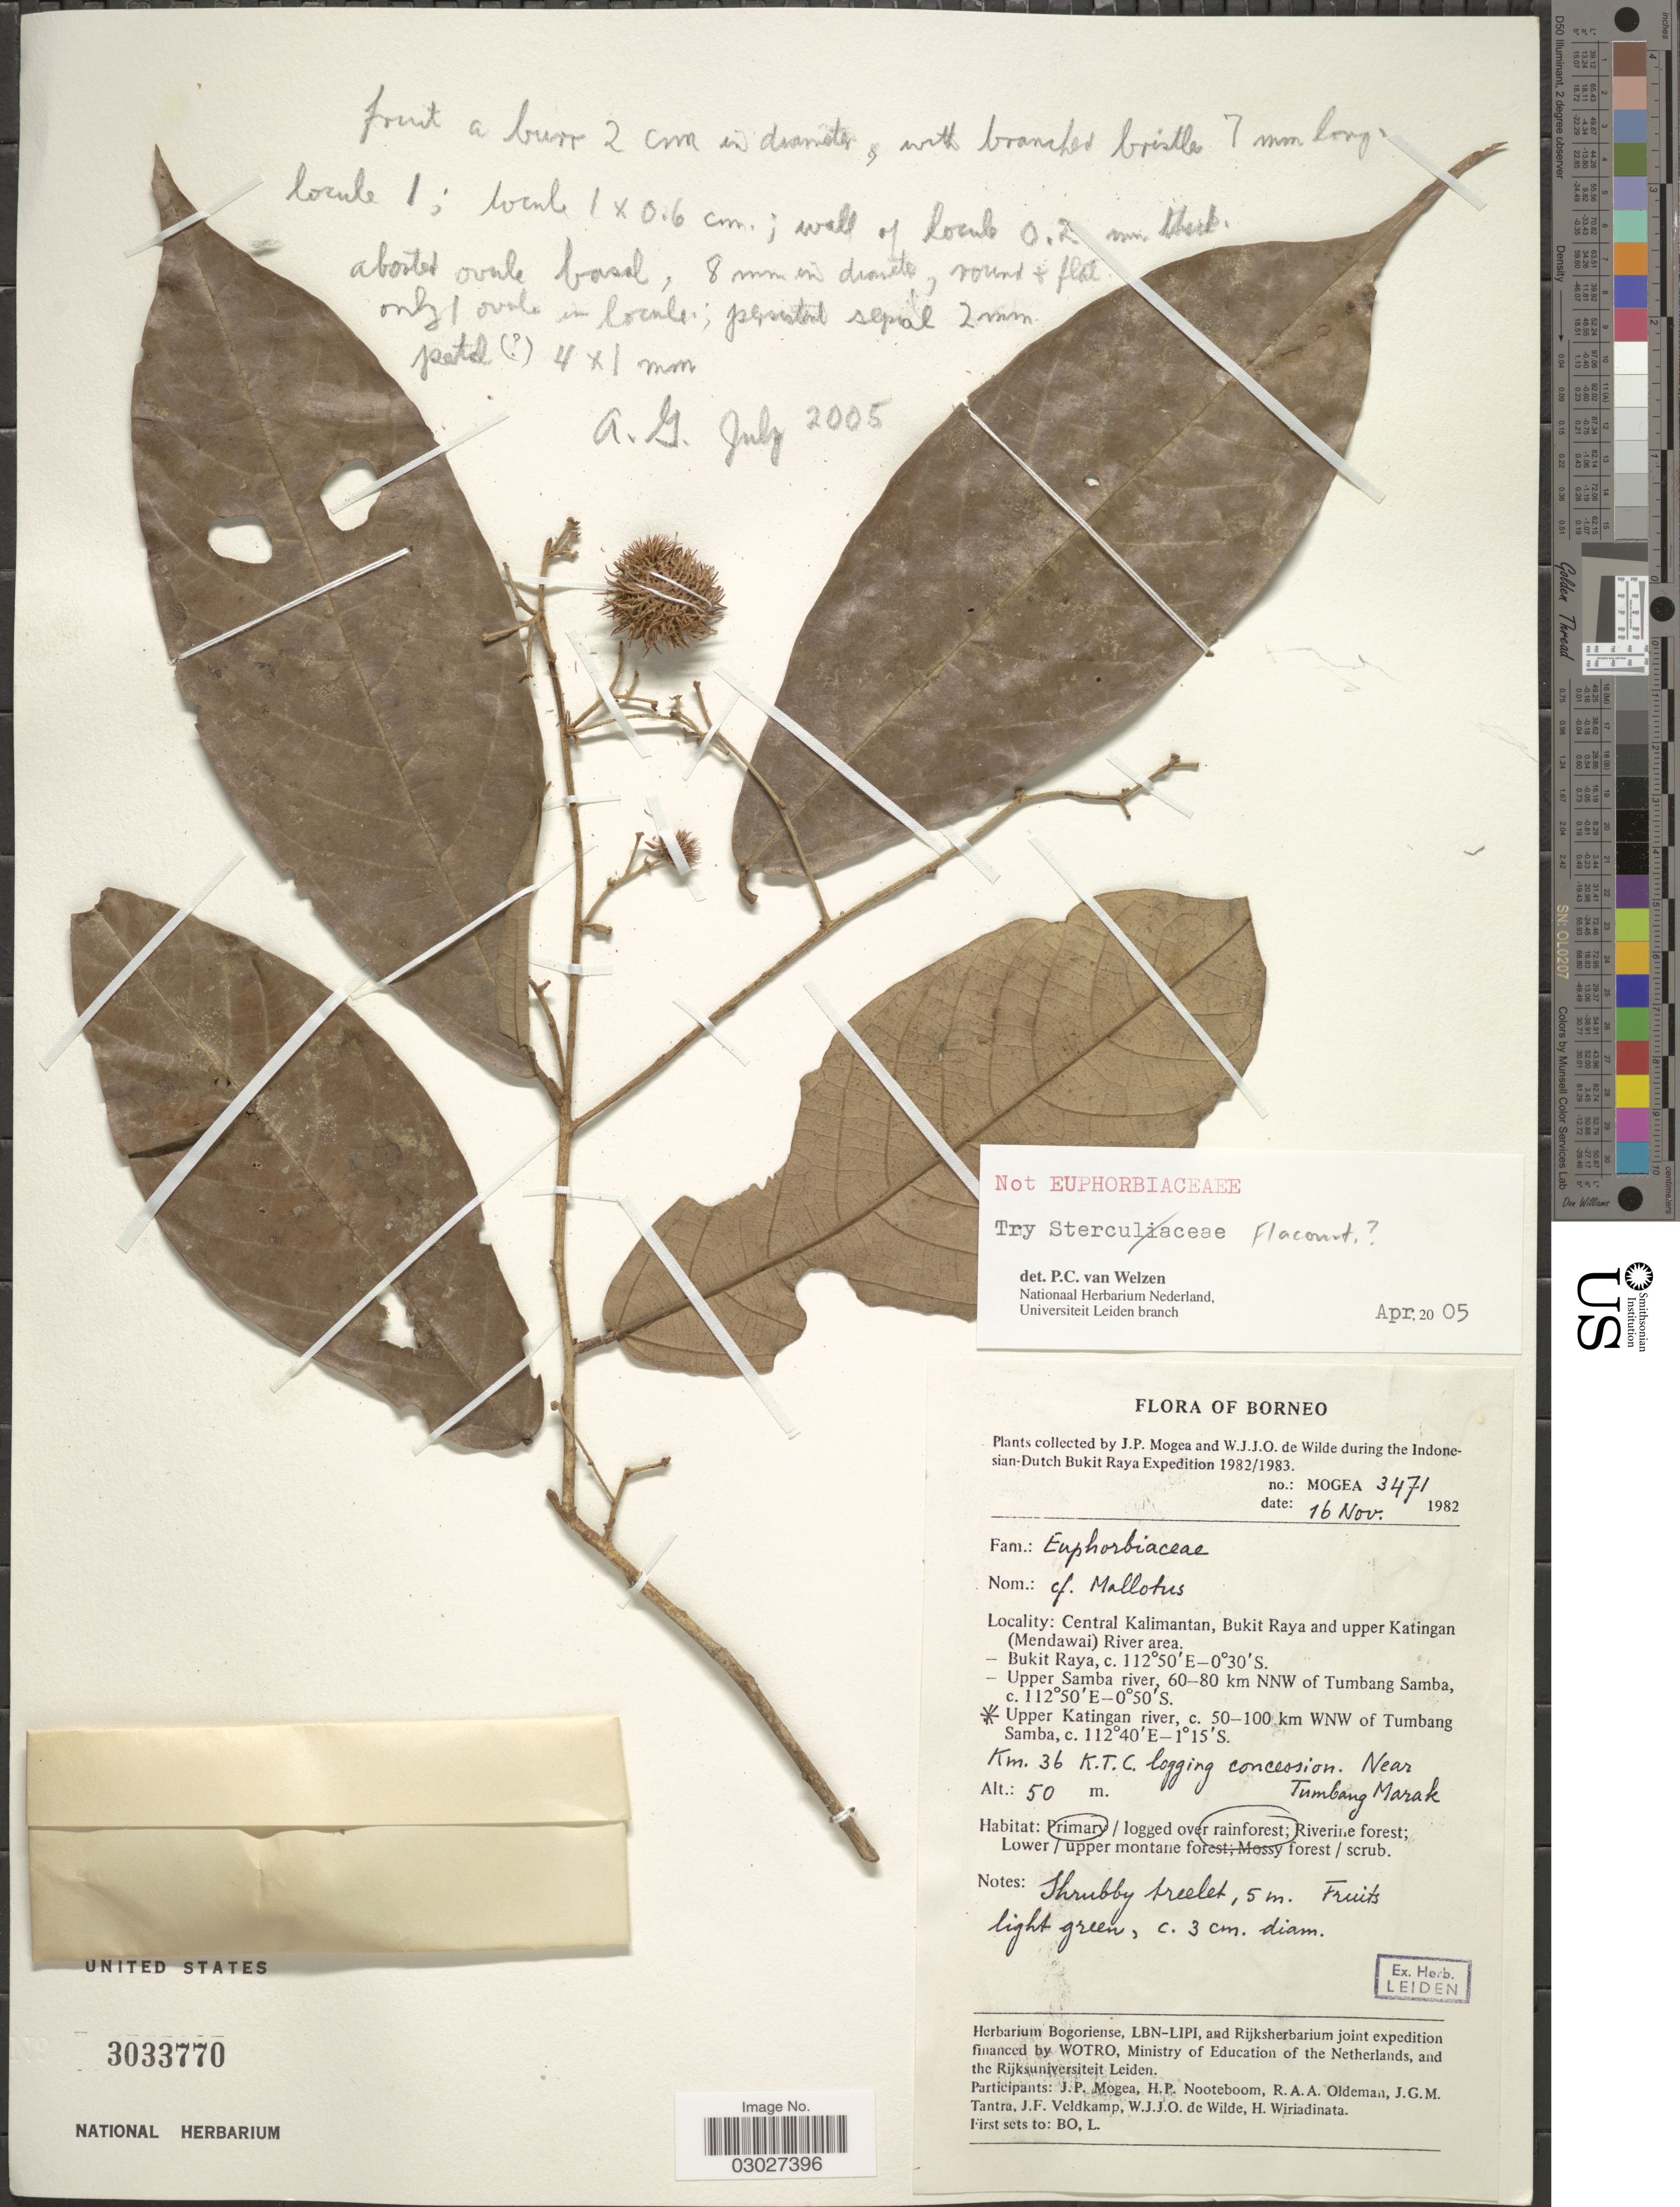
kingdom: Plantae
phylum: Tracheophyta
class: Magnoliopsida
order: Malvales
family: Malvaceae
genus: Jarandersonia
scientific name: Jarandersonia paludosa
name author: Kosterm.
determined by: Balgooy, M. M. J. van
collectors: J. Mogea & W. J. de Wilde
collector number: Mogea 3471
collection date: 1982-11-16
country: Indonesia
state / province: Kalimantan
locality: Borneo. Central Kalimantan, Bukit Raya and upper Katingan (Mendawai) River area. Upper Katingan river, c. 50-100 km WNW of Tumbang Samba. Km. 36 K.T.C. logging concession. Near Tumbang Marak.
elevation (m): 50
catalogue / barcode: US 3033770